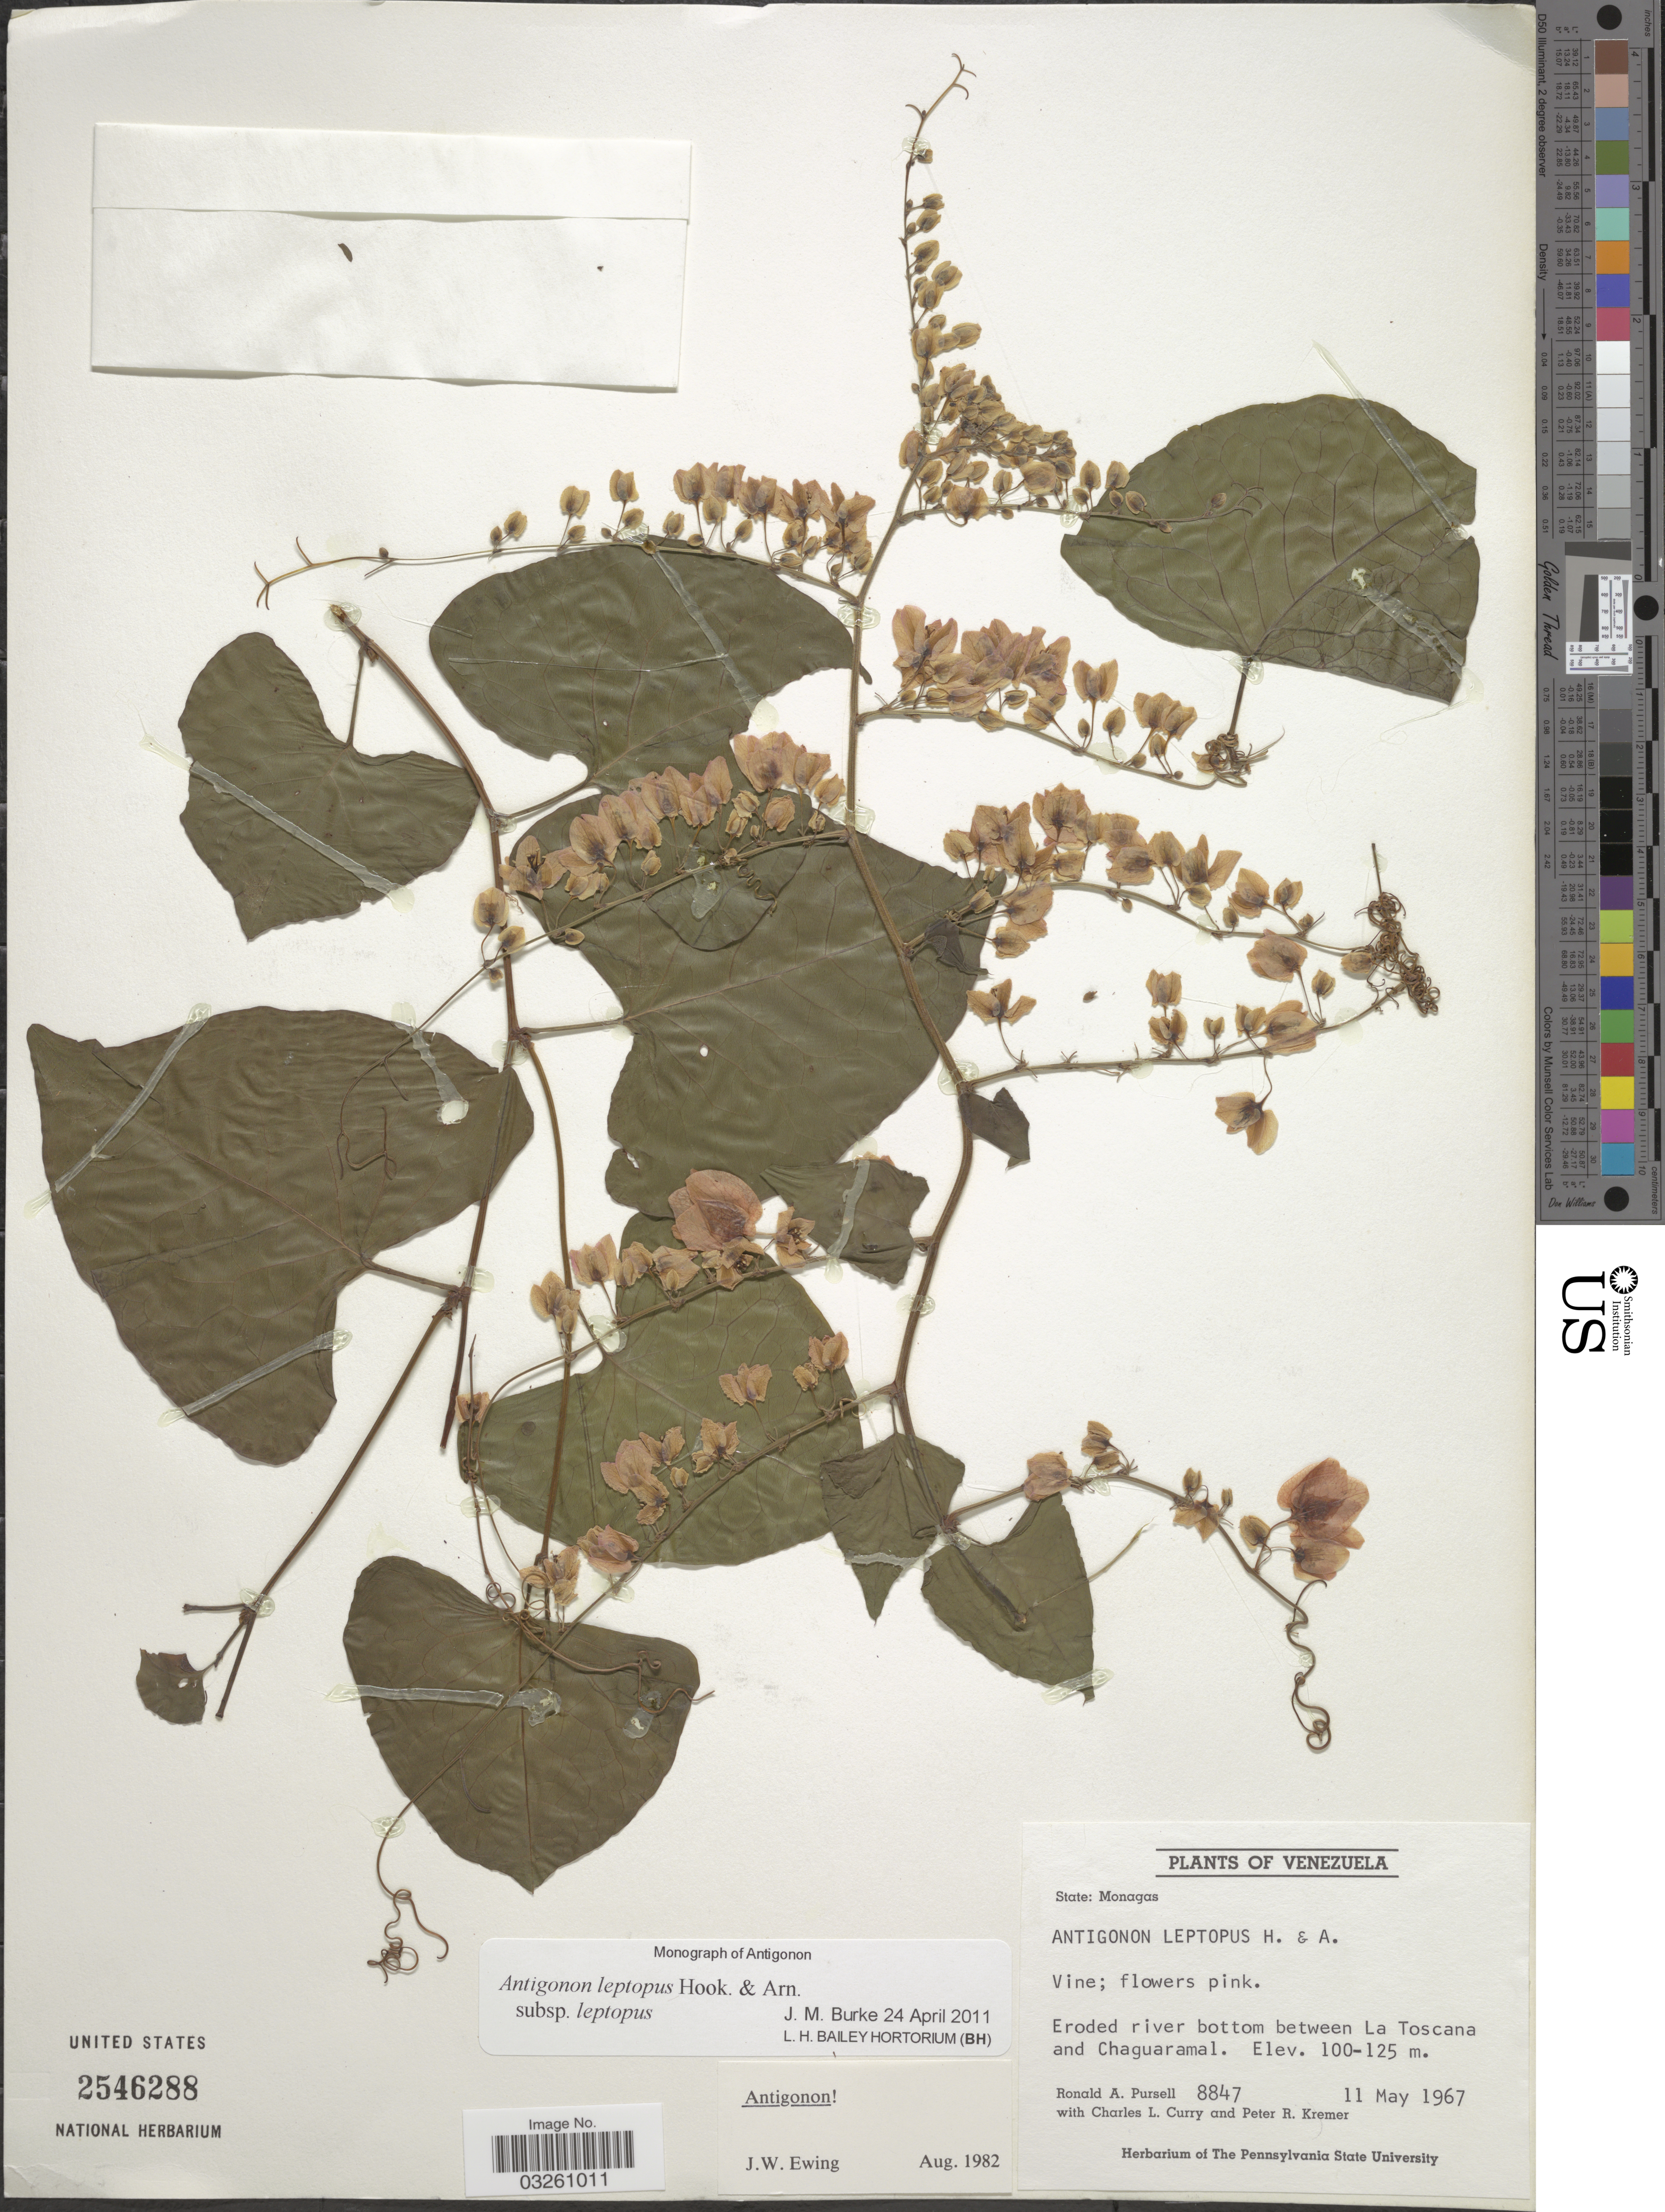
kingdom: Plantae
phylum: Tracheophyta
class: Magnoliopsida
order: Caryophyllales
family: Polygonaceae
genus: Antigonon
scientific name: Antigonon leptopus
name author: Hook. & Arn.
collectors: R. A. Pursell, C. L. Curry & P. Kremer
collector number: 8847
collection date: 1967-05-11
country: Venezuela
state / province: Monagas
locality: Eroded river bottom between La Toscana and Chaguaramal.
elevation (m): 100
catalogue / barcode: US 2546288